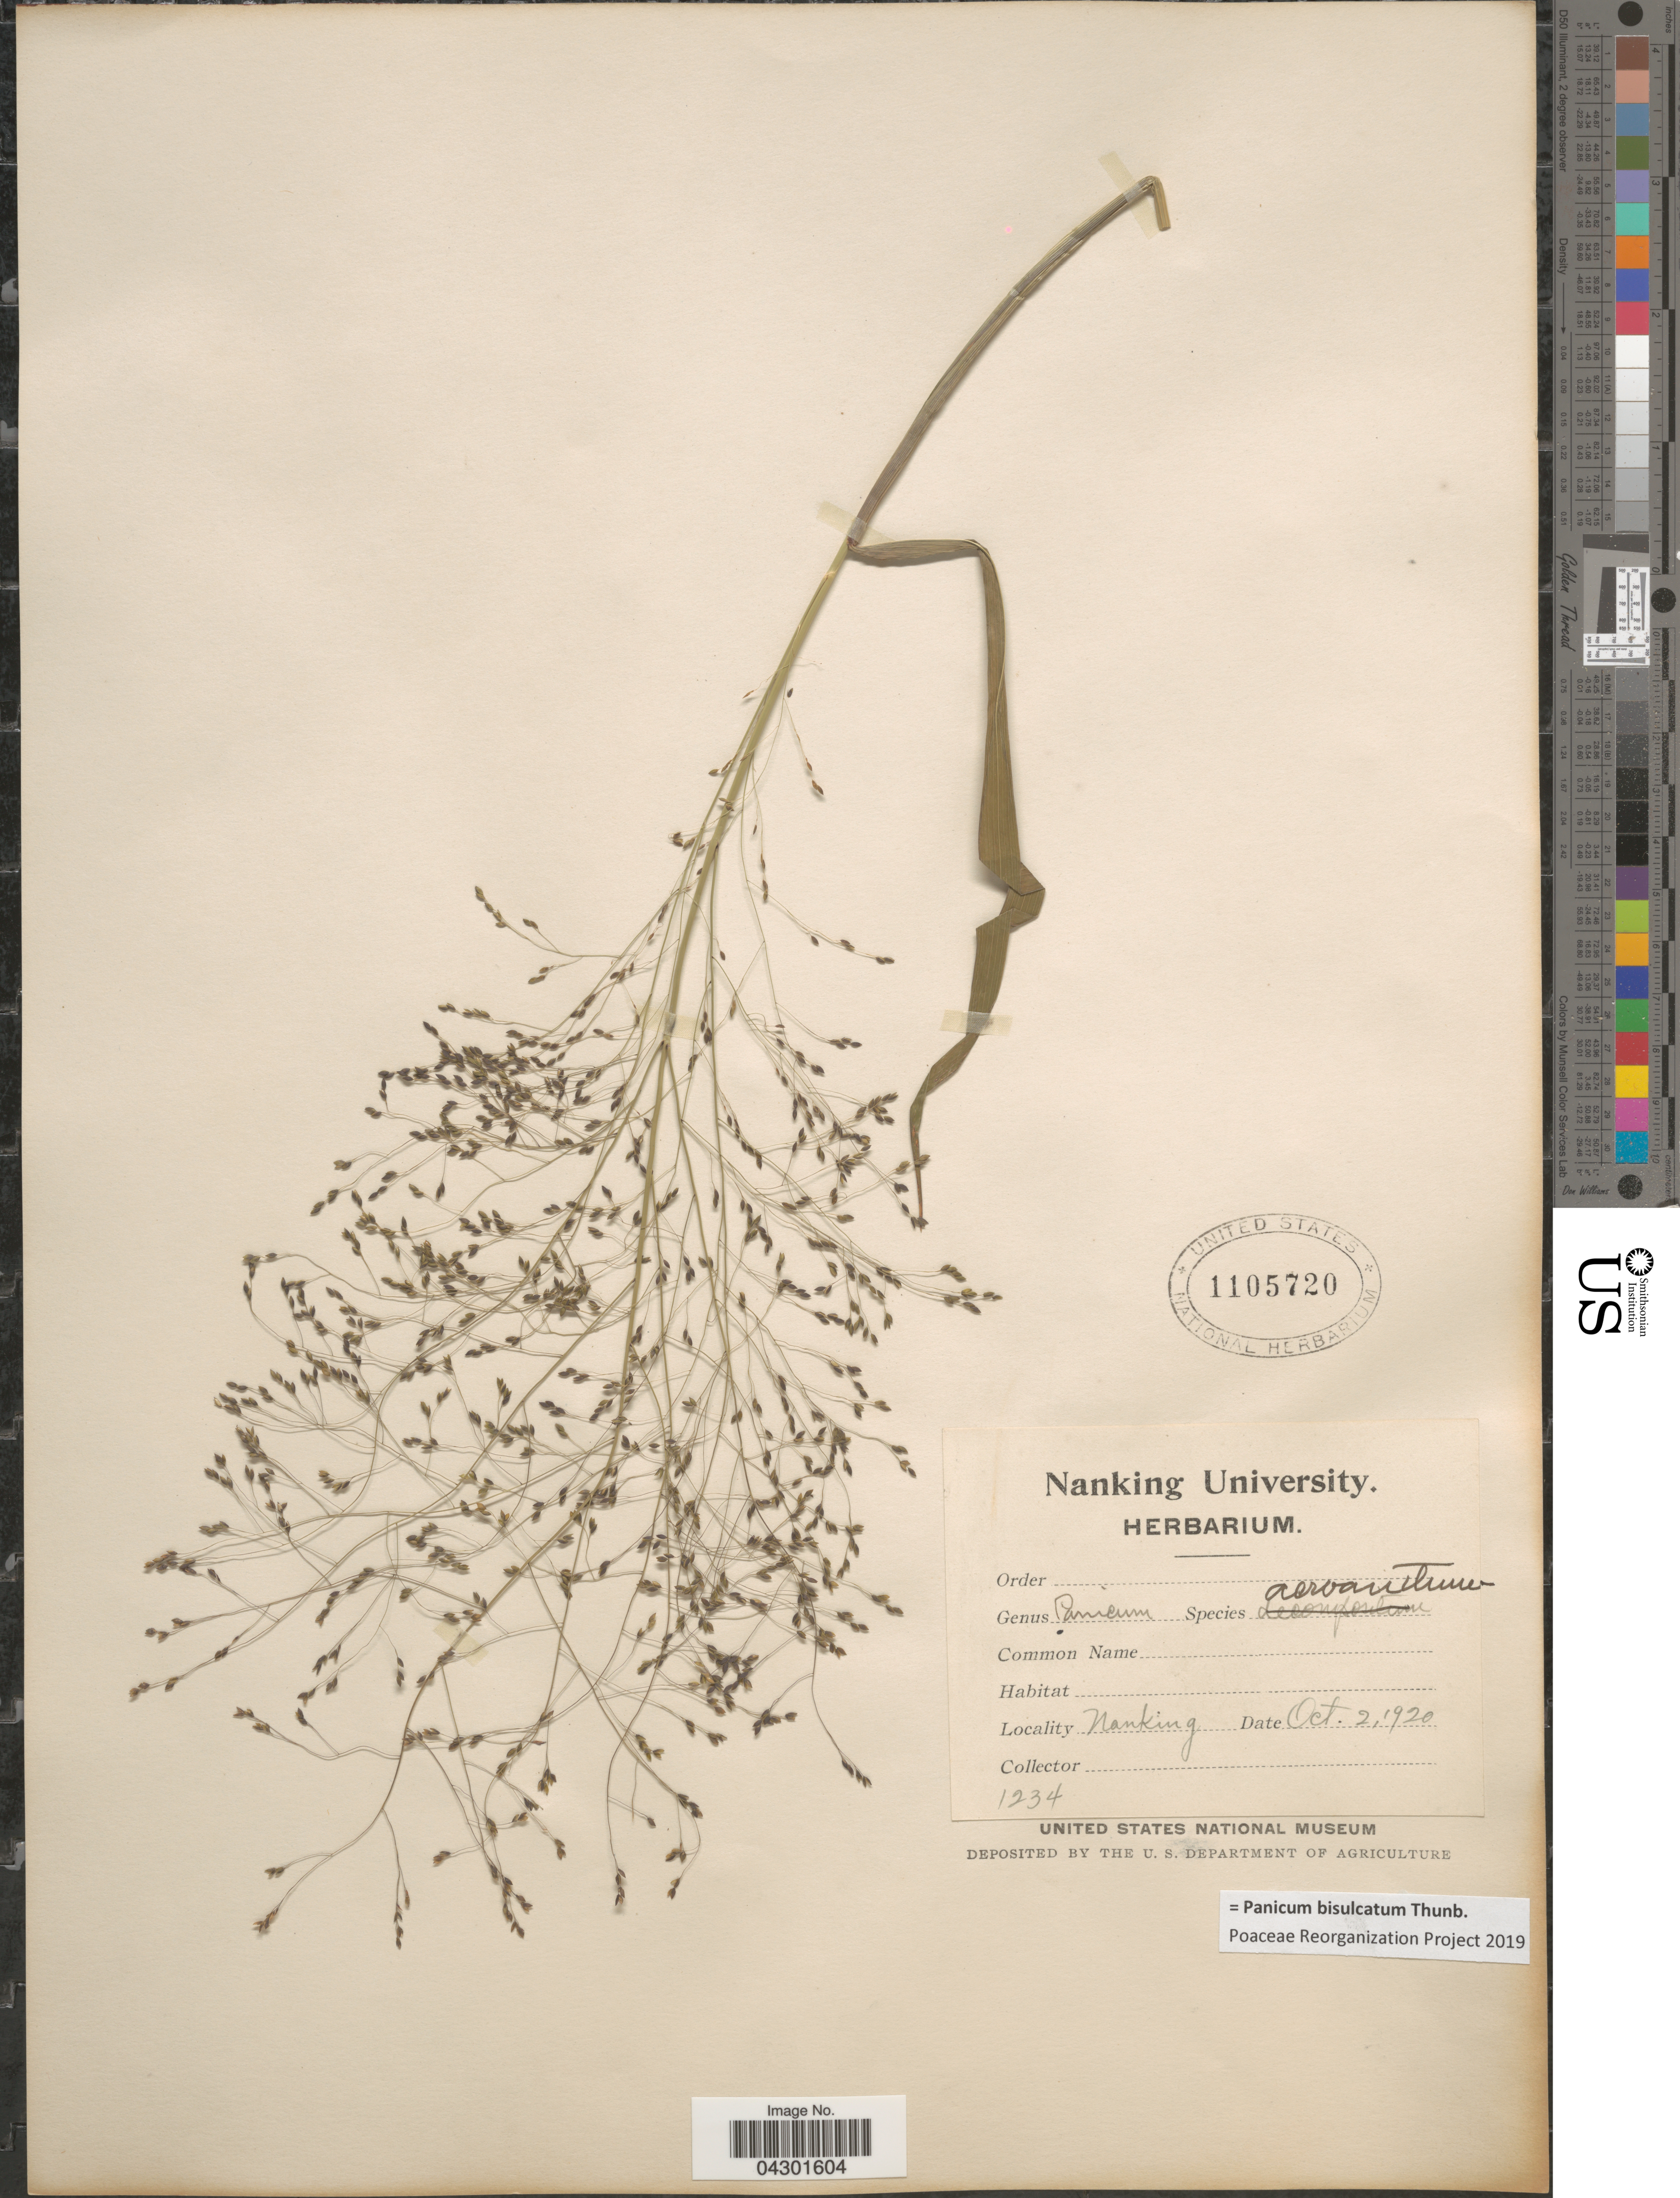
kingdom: Plantae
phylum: Tracheophyta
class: Liliopsida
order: Poales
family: Poaceae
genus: Panicum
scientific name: Panicum bisulcatum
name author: Thunb.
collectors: ex herb. University of Nanking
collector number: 1234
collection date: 1920-10-02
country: China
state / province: Jiangsu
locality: Nanking.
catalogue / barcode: US 1105720